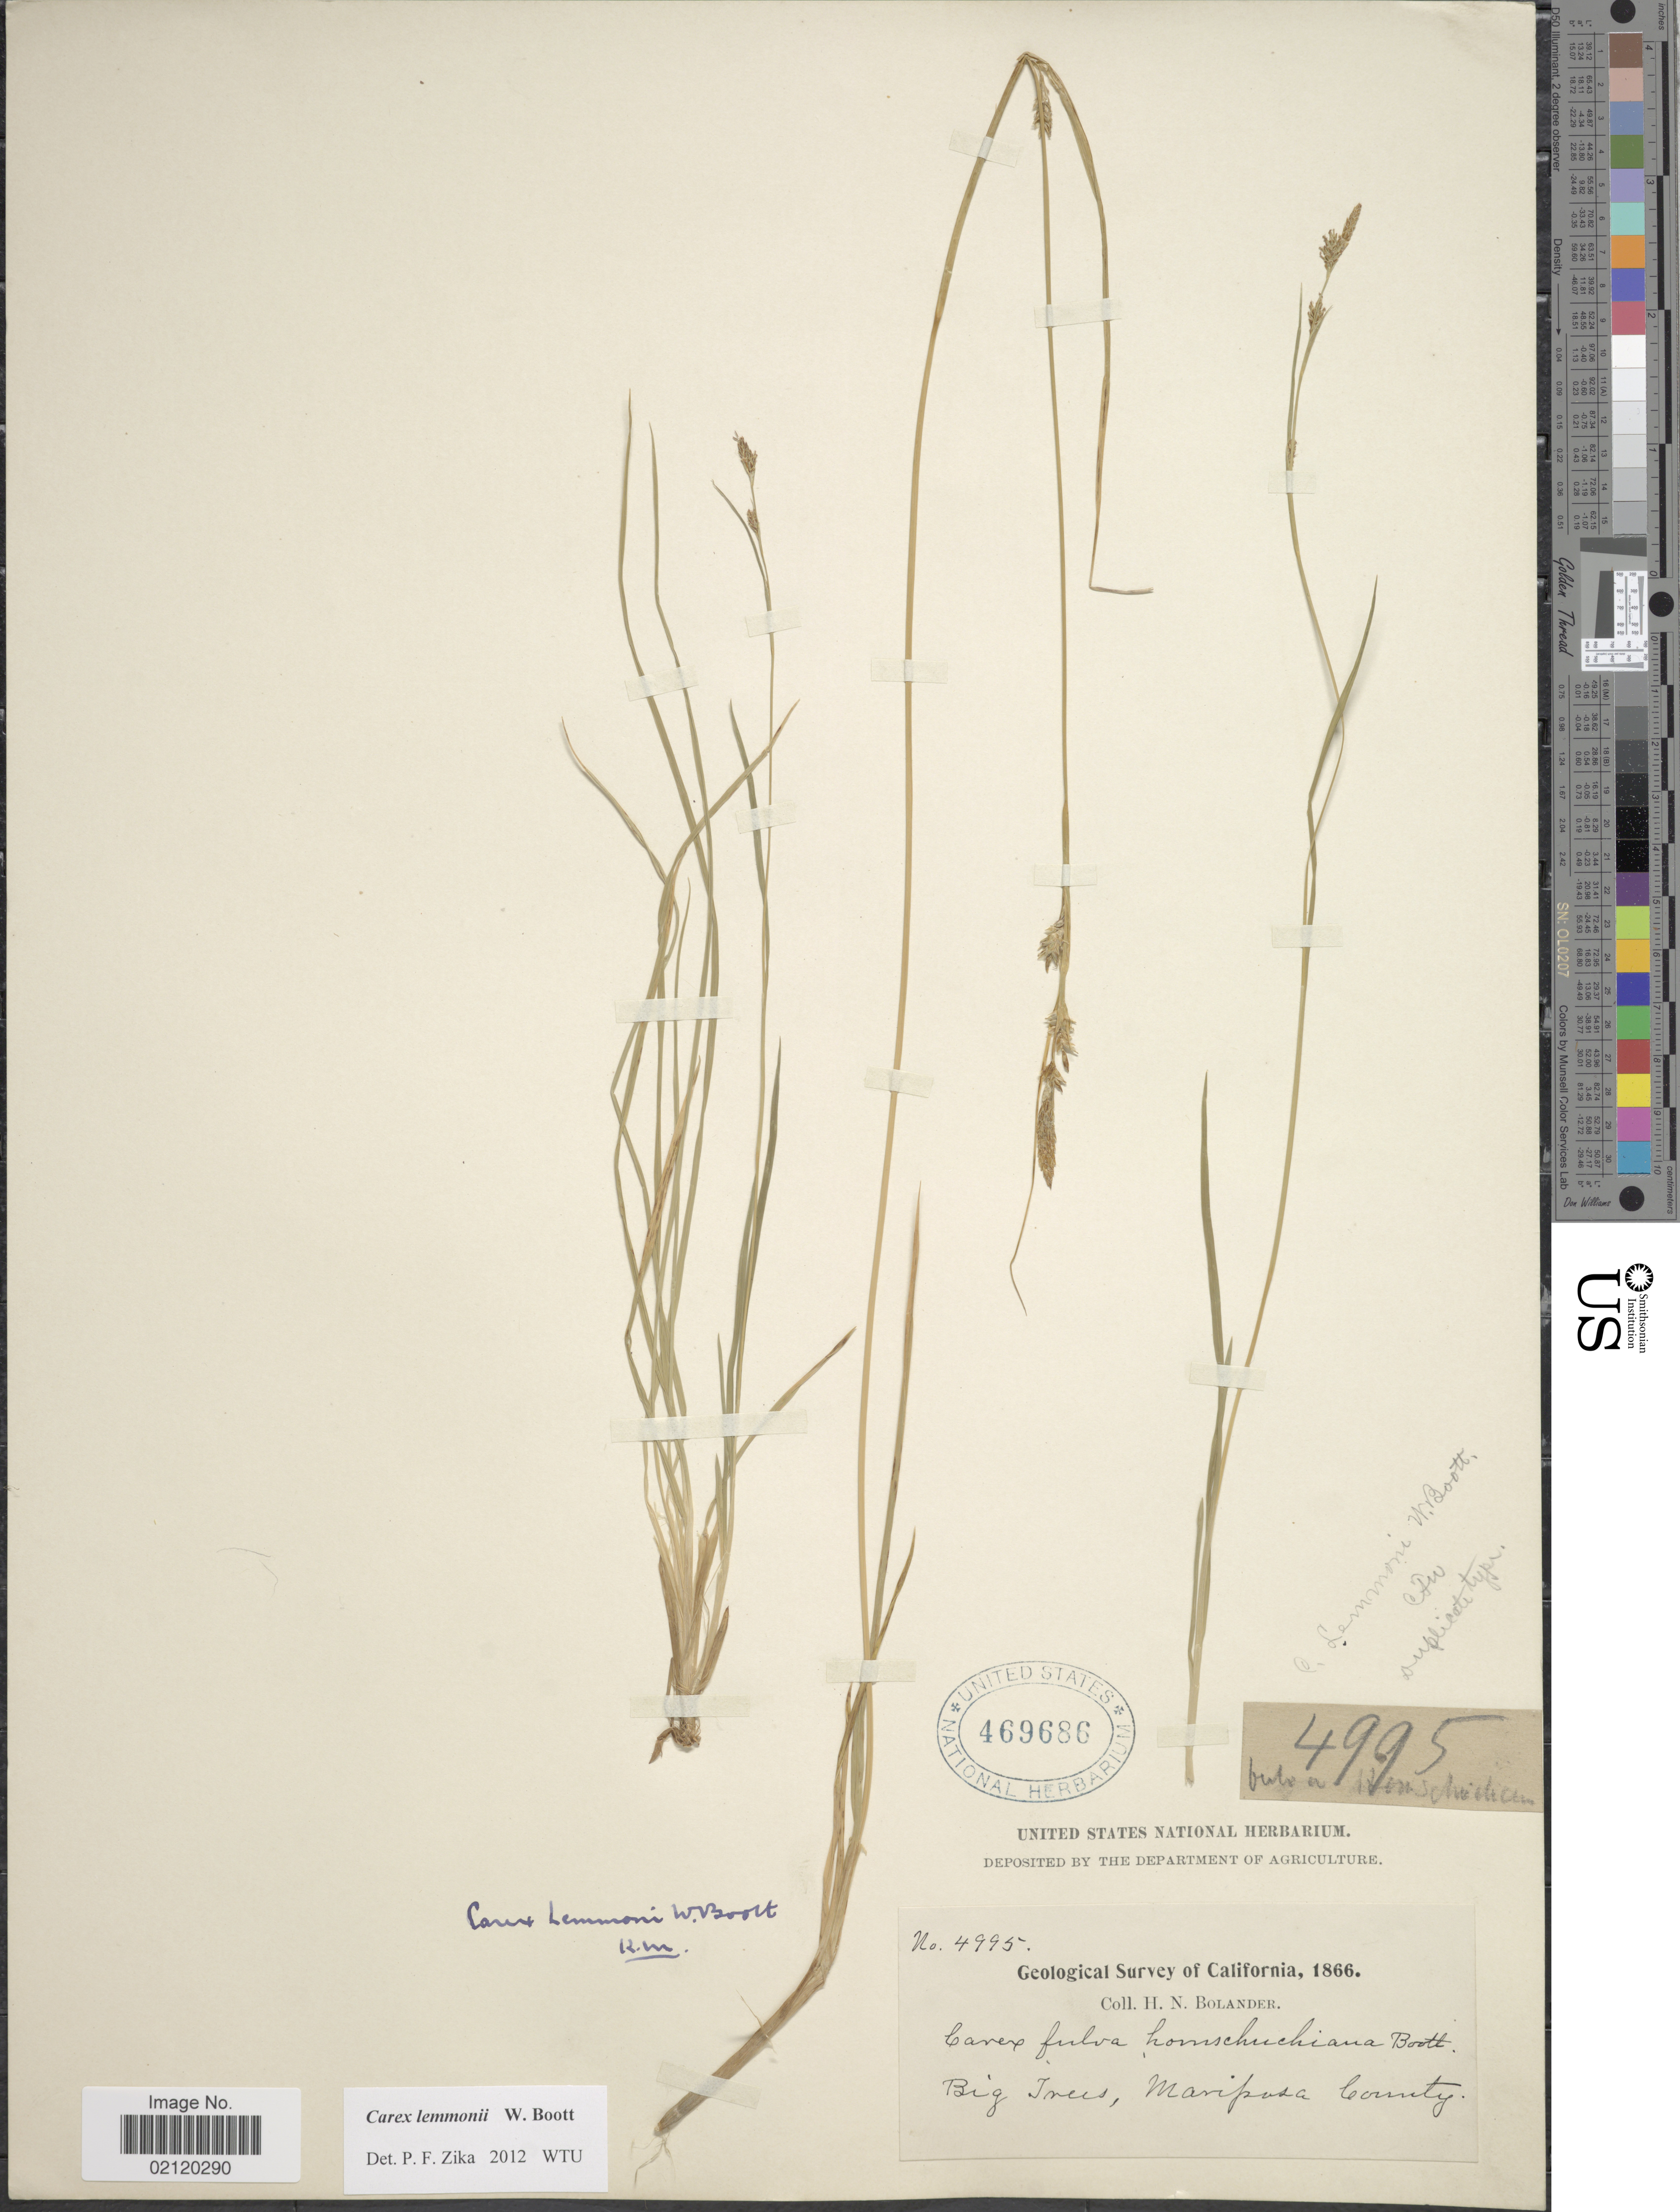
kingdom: Plantae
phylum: Tracheophyta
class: Liliopsida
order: Poales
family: Cyperaceae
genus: Carex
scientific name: Carex lemmonii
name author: W. Boott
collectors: H. Bolander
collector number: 4995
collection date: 1866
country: United States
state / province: California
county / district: Mariposa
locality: Big Trees, Mariposa County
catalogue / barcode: US 469686